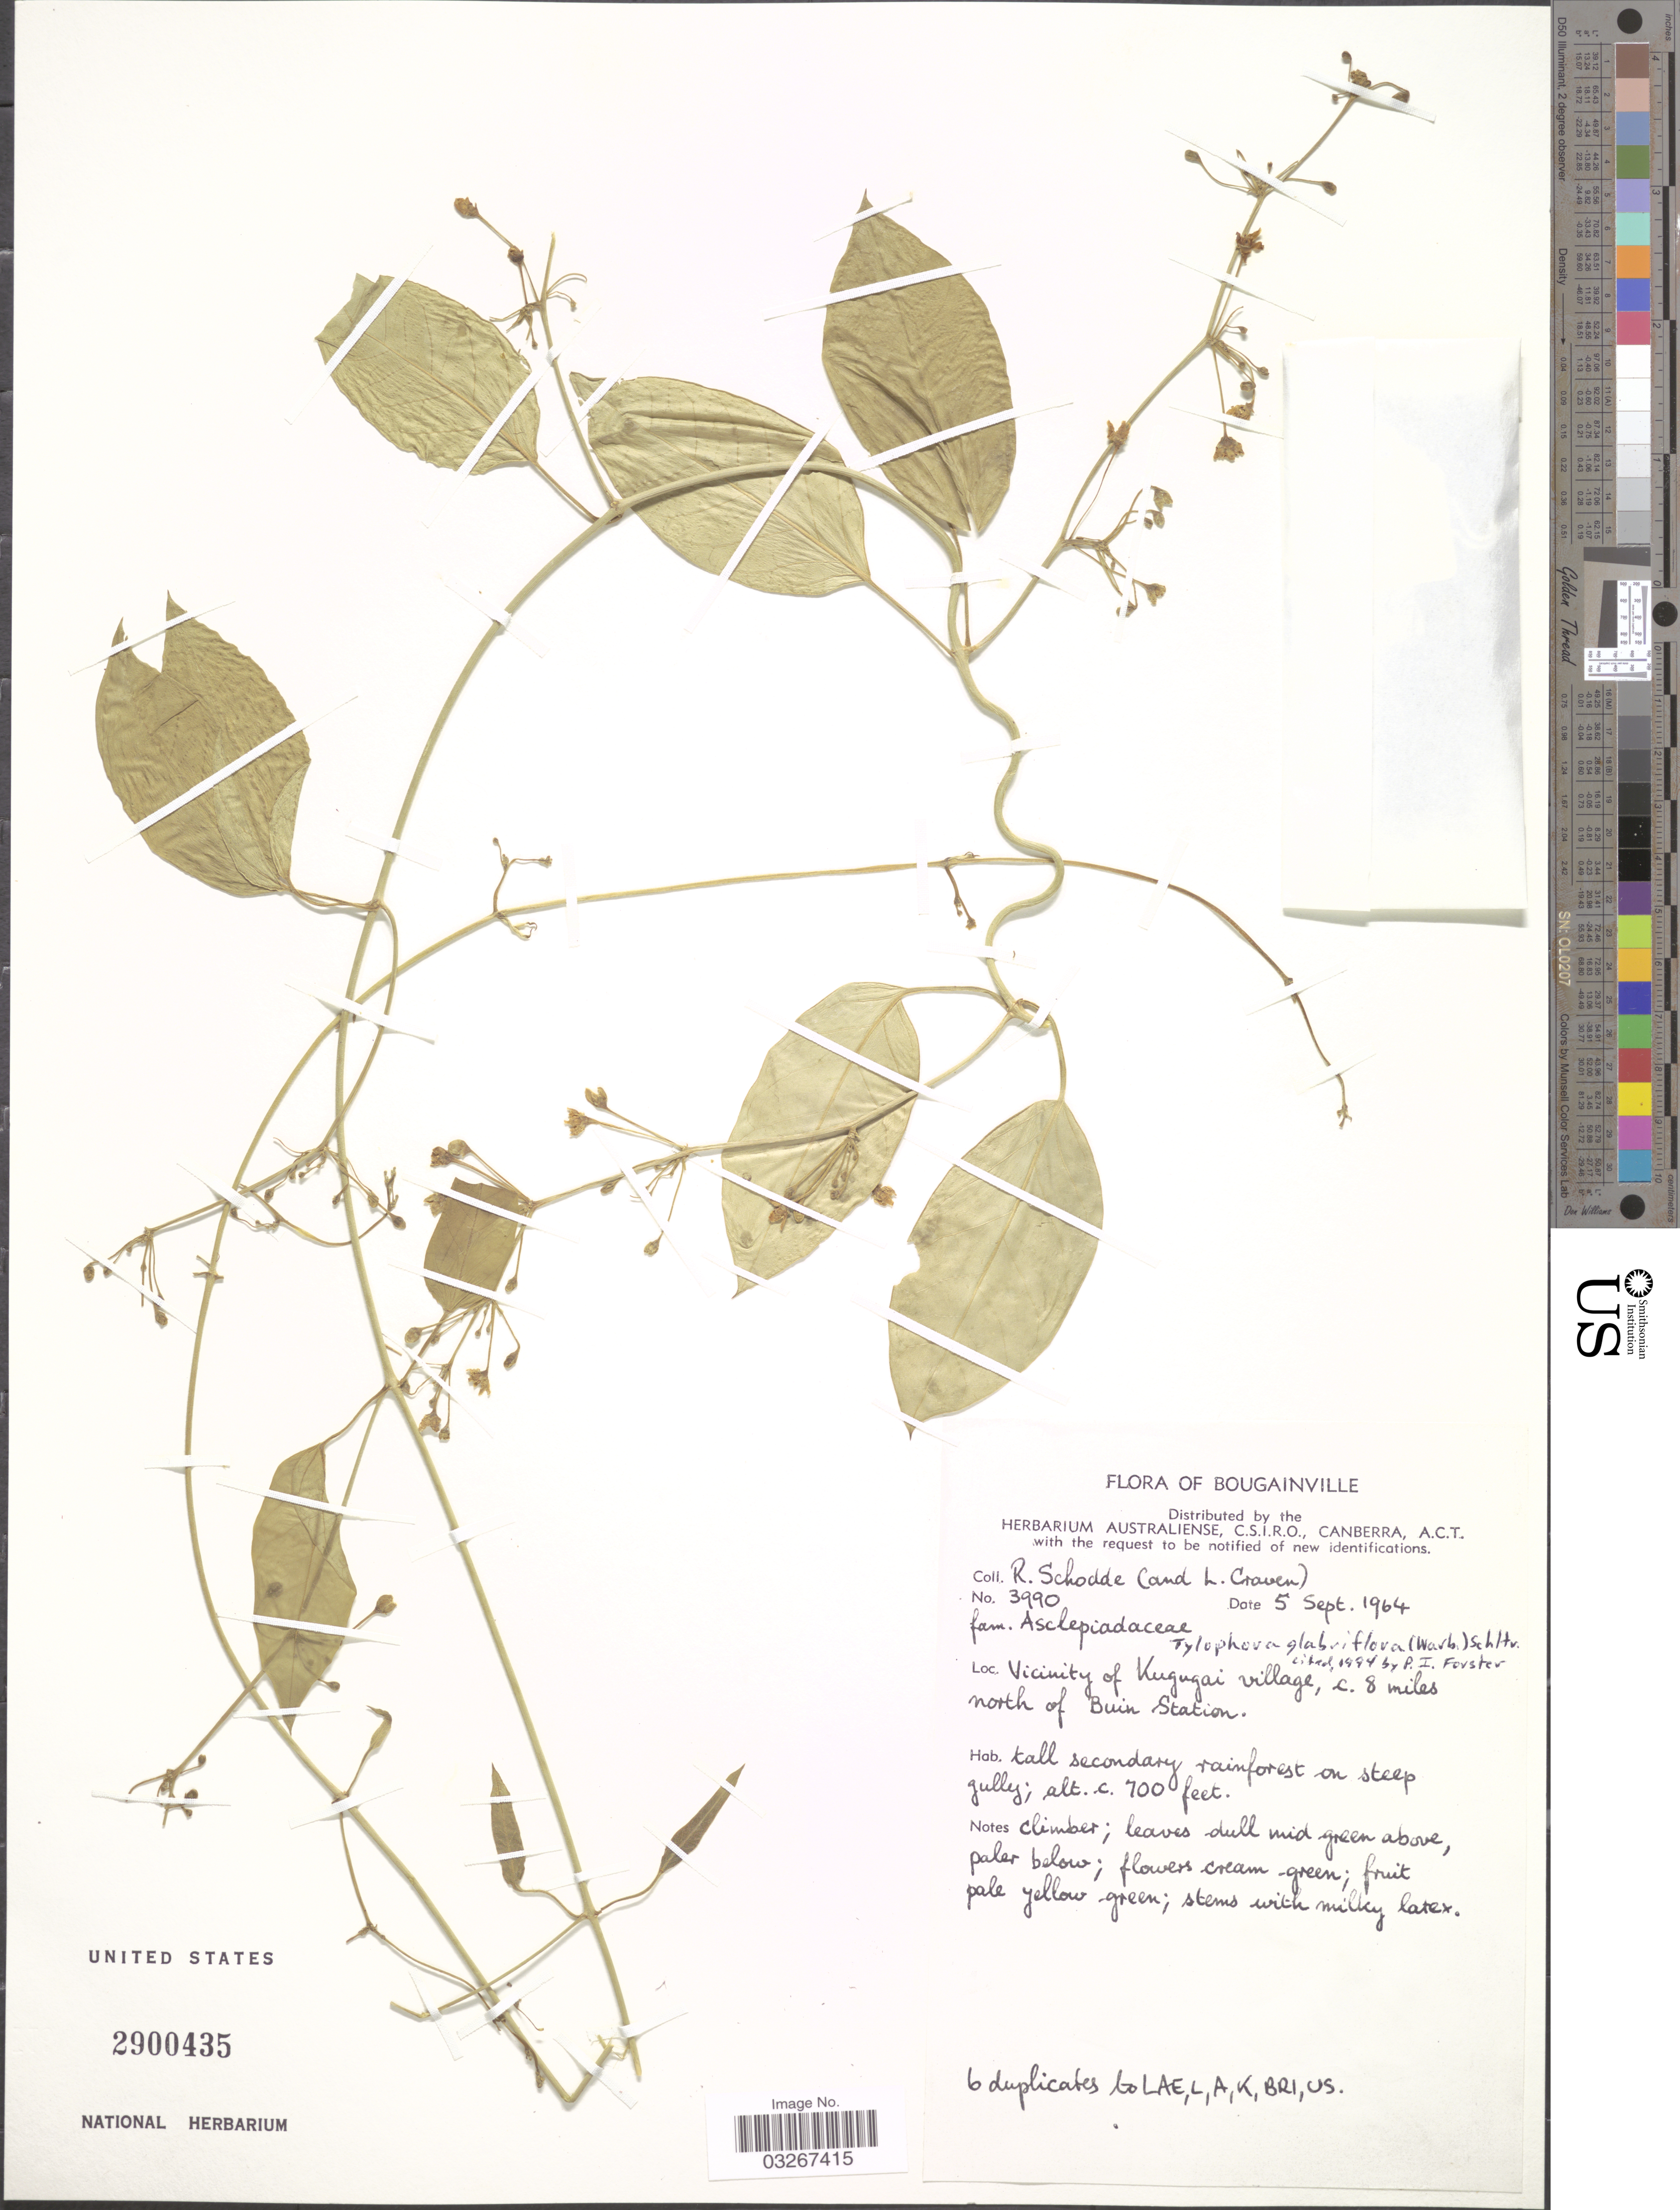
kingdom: Plantae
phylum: Tracheophyta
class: Magnoliopsida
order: Gentianales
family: Apocynaceae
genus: Tylophora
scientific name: Tylophora glabriflora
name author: (Warb.) Schltr.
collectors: R. Schodde & L. A. Craven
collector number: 3990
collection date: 1964-09-05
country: Papua New Guinea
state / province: Bougainville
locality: Vicinity of Kugugai village, c. 8 miles north of Buin Station.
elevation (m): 213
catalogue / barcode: US 2900435